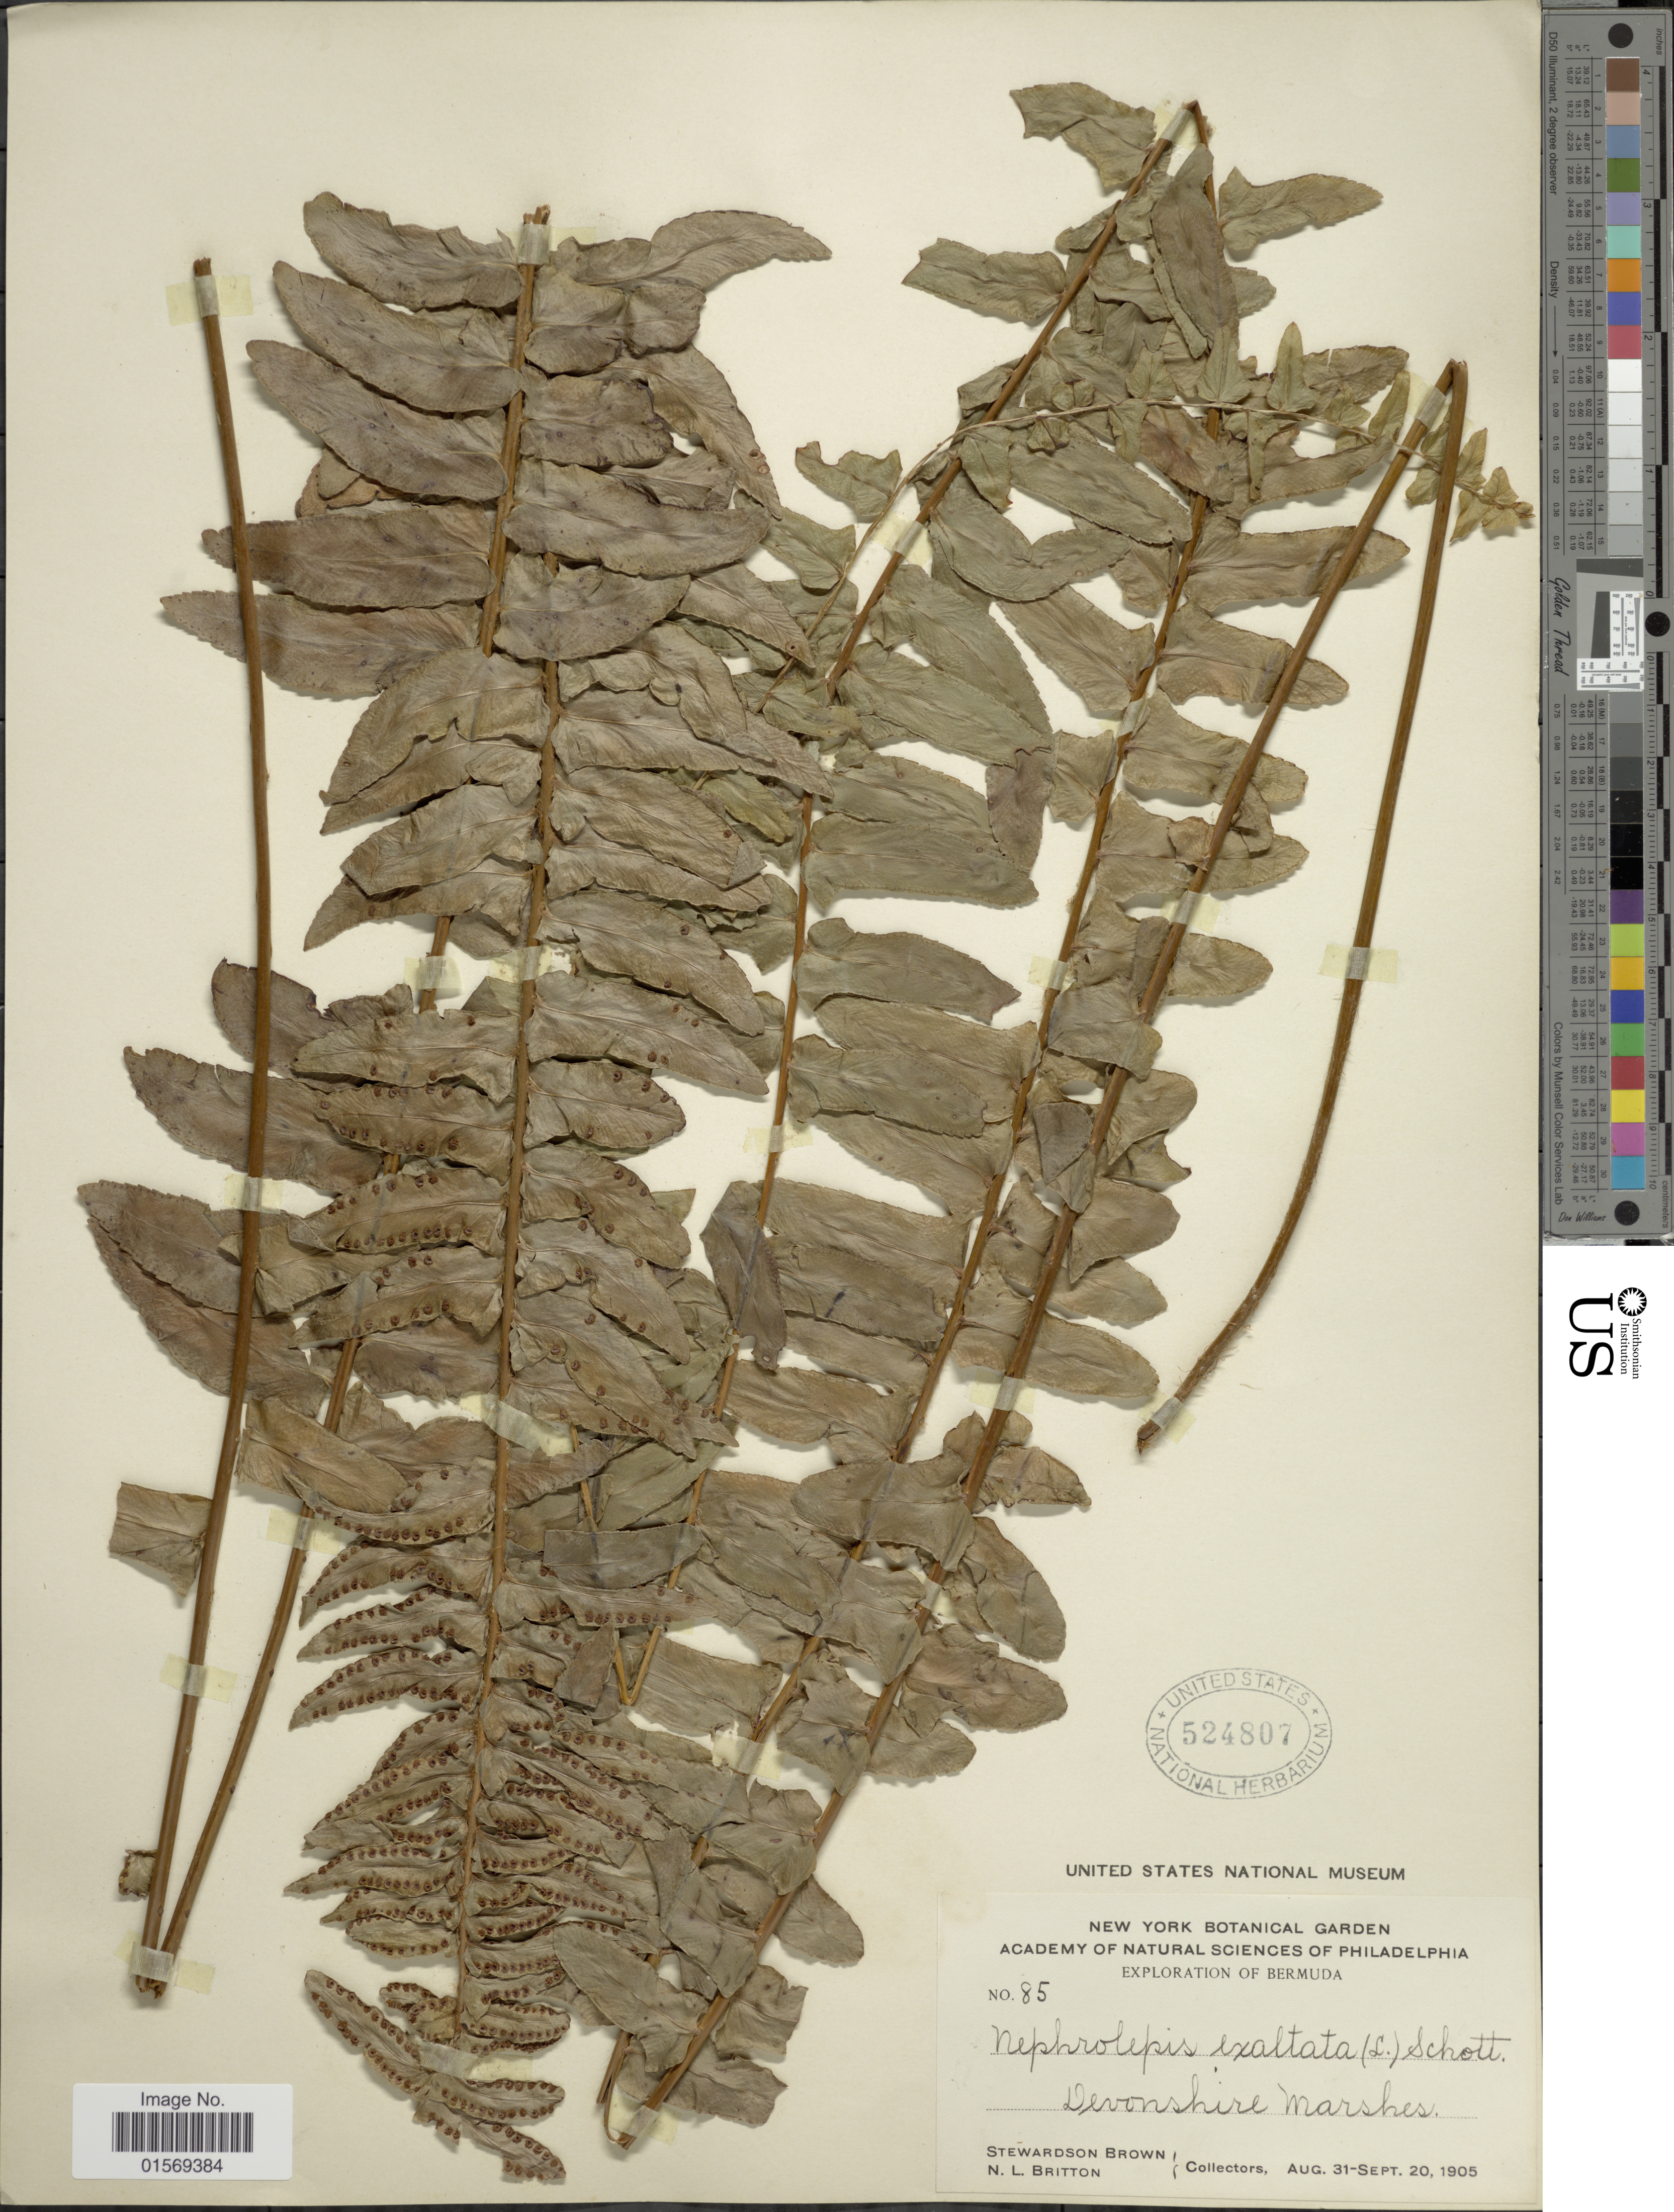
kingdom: Plantae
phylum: Tracheophyta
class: Polypodiopsida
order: Polypodiales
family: Nephrolepidaceae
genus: Nephrolepis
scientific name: Nephrolepis exaltata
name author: (L.) Schott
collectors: S. Brown & N. Britton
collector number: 85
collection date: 1905-08-31/1905-09-20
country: Bermuda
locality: Bermuda, Devonshire Marshes.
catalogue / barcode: US 524807